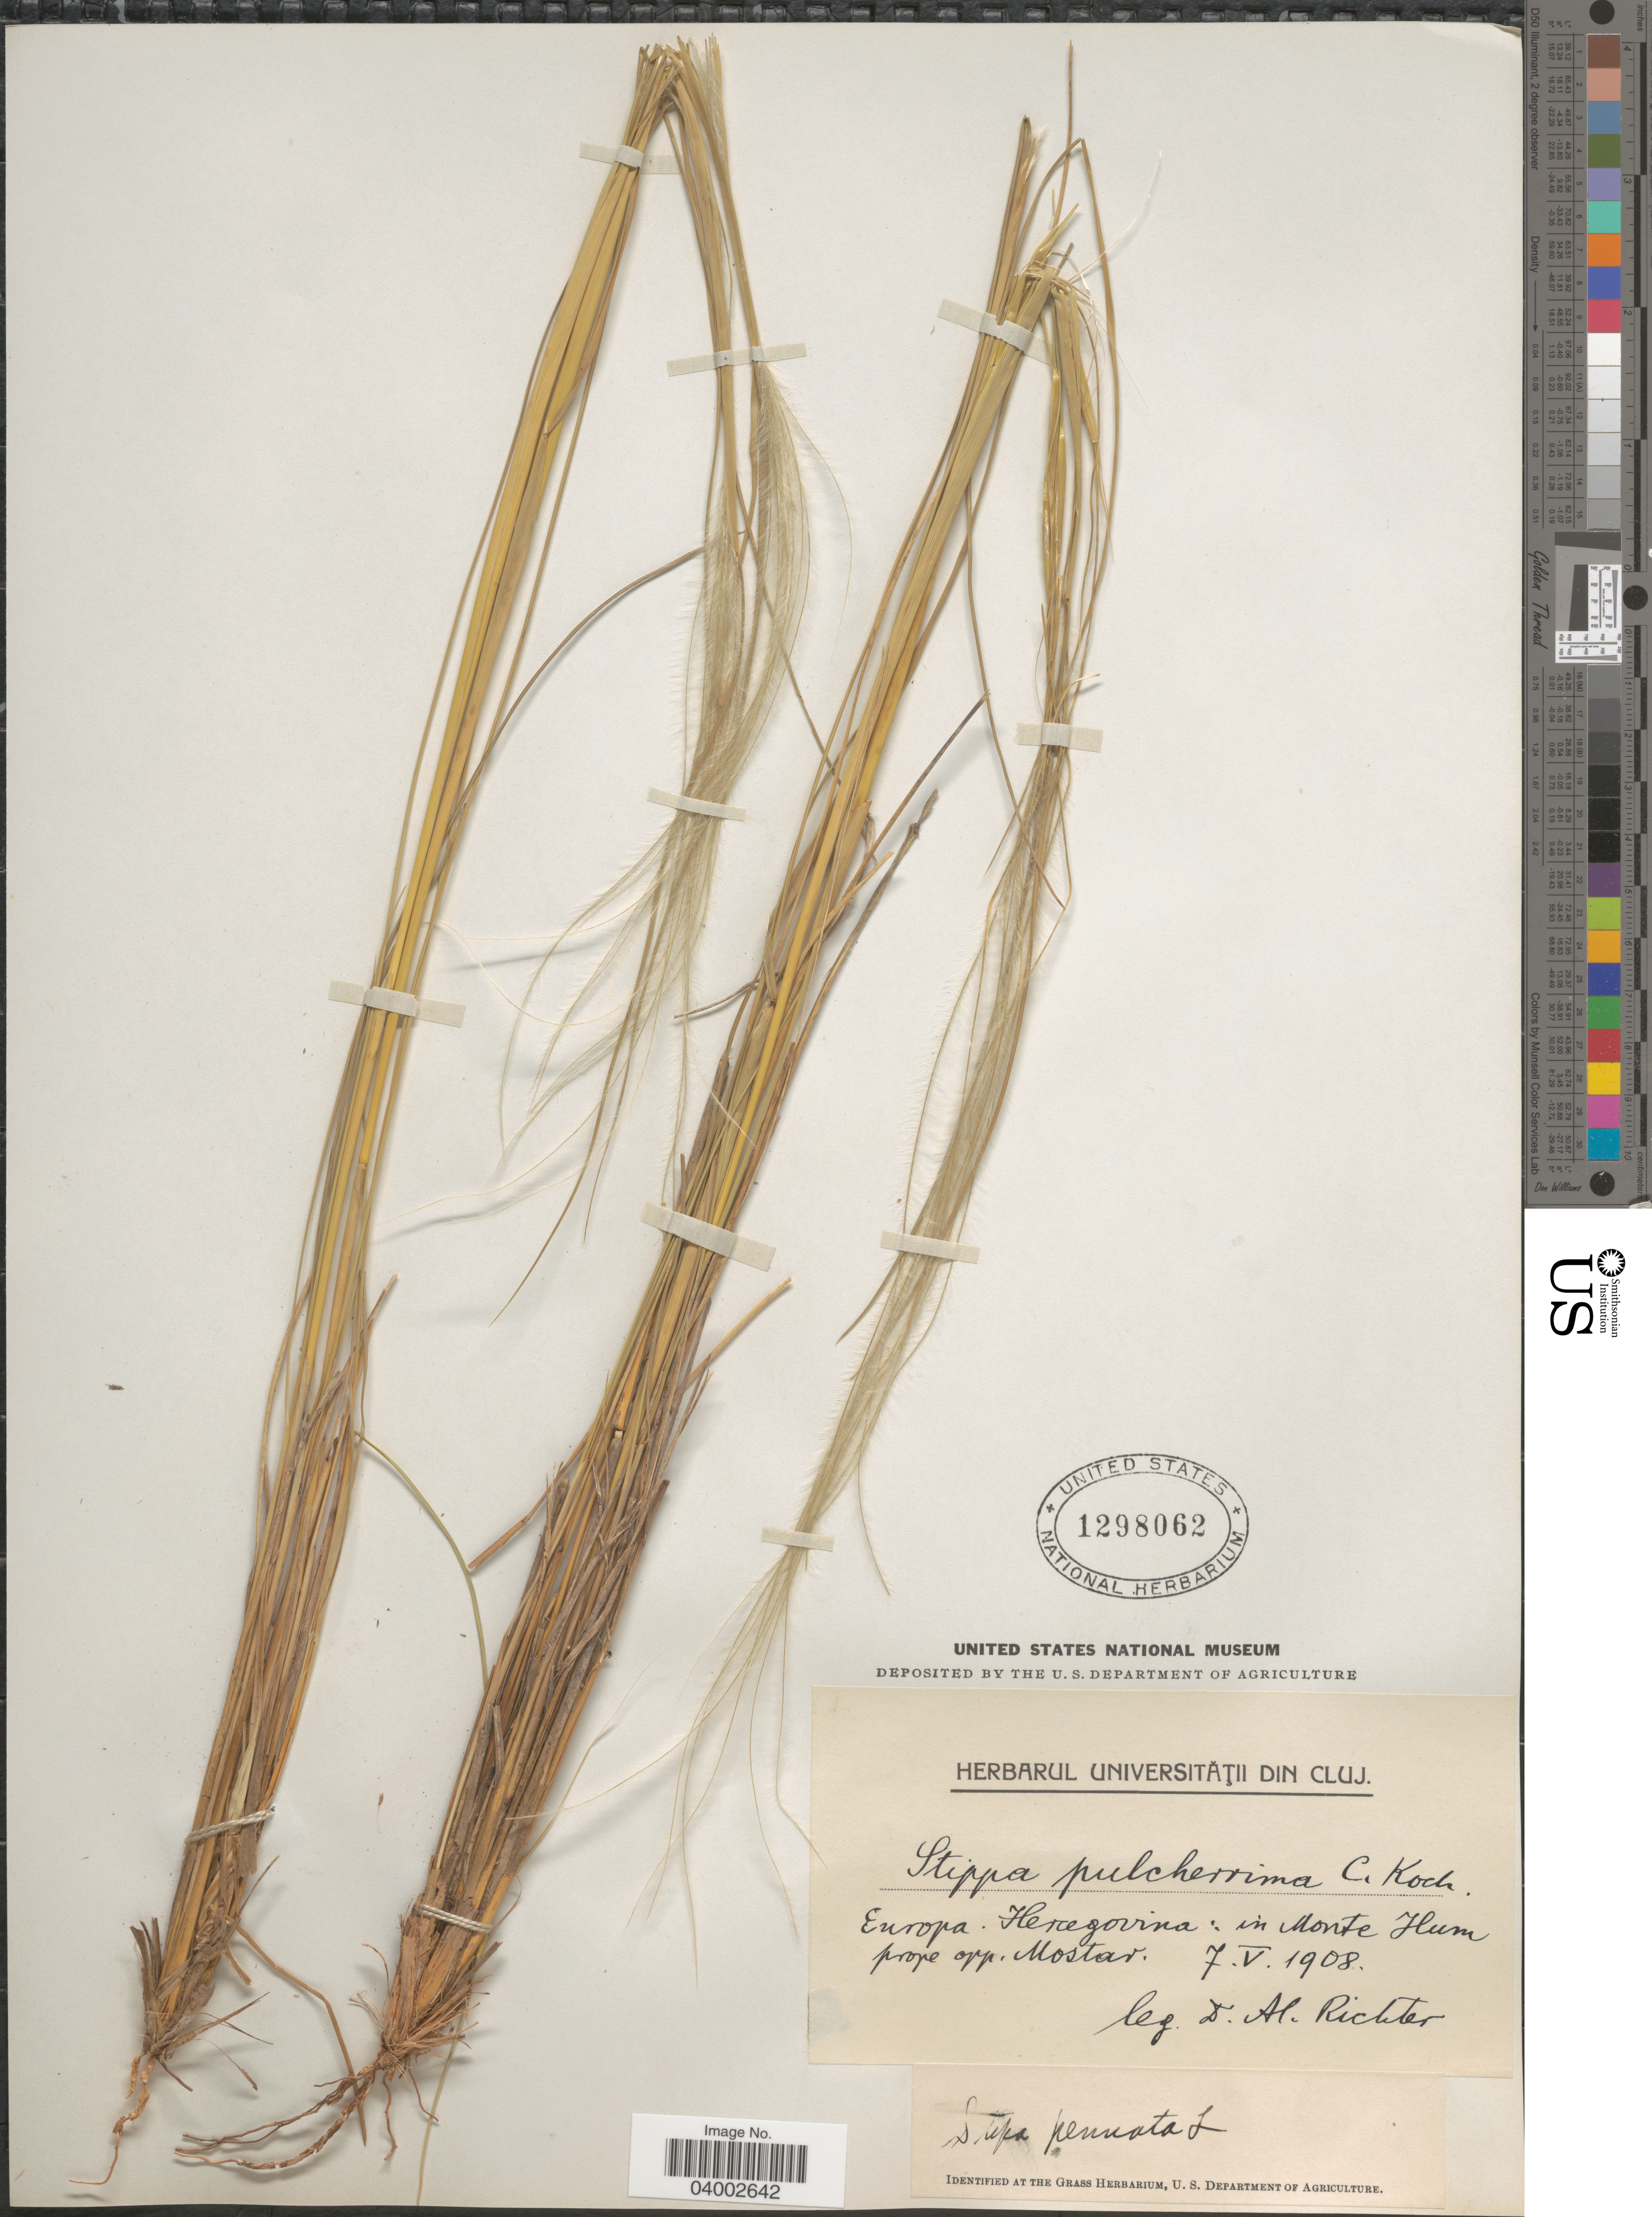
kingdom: Plantae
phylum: Tracheophyta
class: Liliopsida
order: Poales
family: Poaceae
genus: Stipa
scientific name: Stipa pulcherrima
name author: K. Koch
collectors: H. Richter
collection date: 1908-05-07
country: Bosnia and Herzegovina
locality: Hercegovina: in Monte Hum prope opp. Mostar.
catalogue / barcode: US 1298062